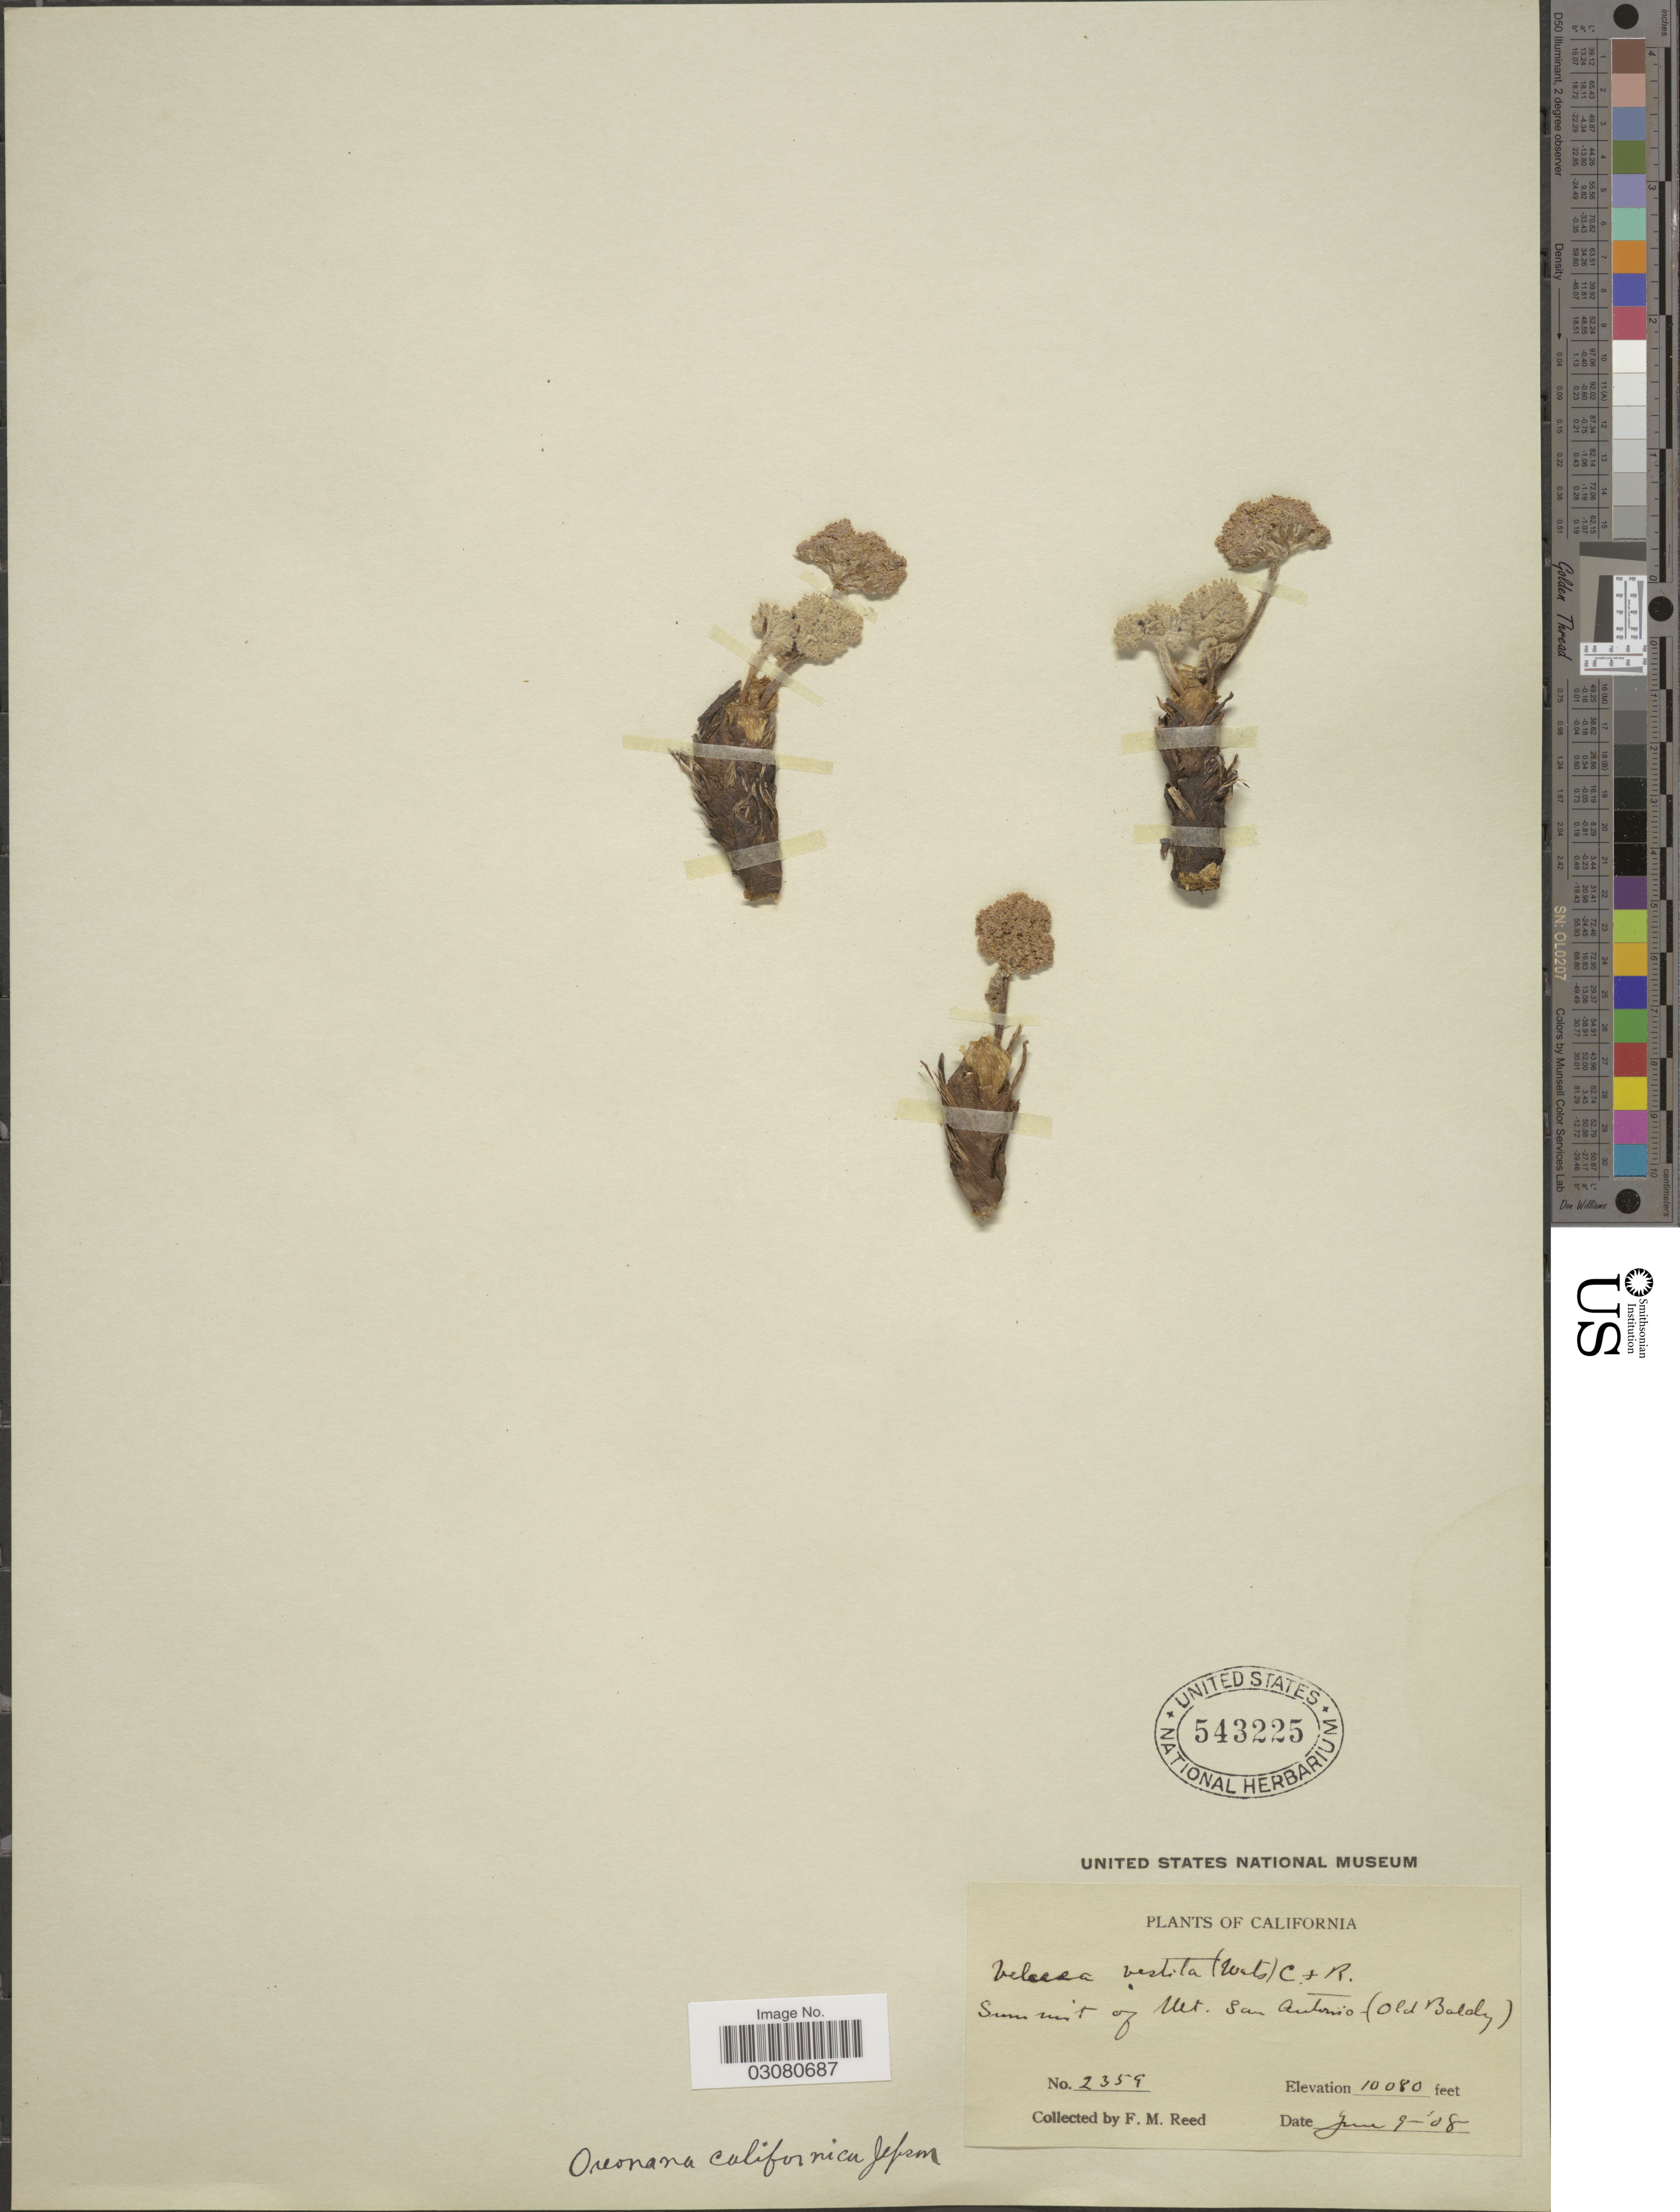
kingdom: Plantae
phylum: Tracheophyta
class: Magnoliopsida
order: Apiales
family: Apiaceae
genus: Oreonana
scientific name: Oreonana californica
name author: Jeps.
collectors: F. Reed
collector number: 2359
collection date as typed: Transcribed d/m/y: 9/6/8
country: United States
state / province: California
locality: Summit of Mt. San Antonio (Old Baldy).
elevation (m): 3072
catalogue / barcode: US 543225